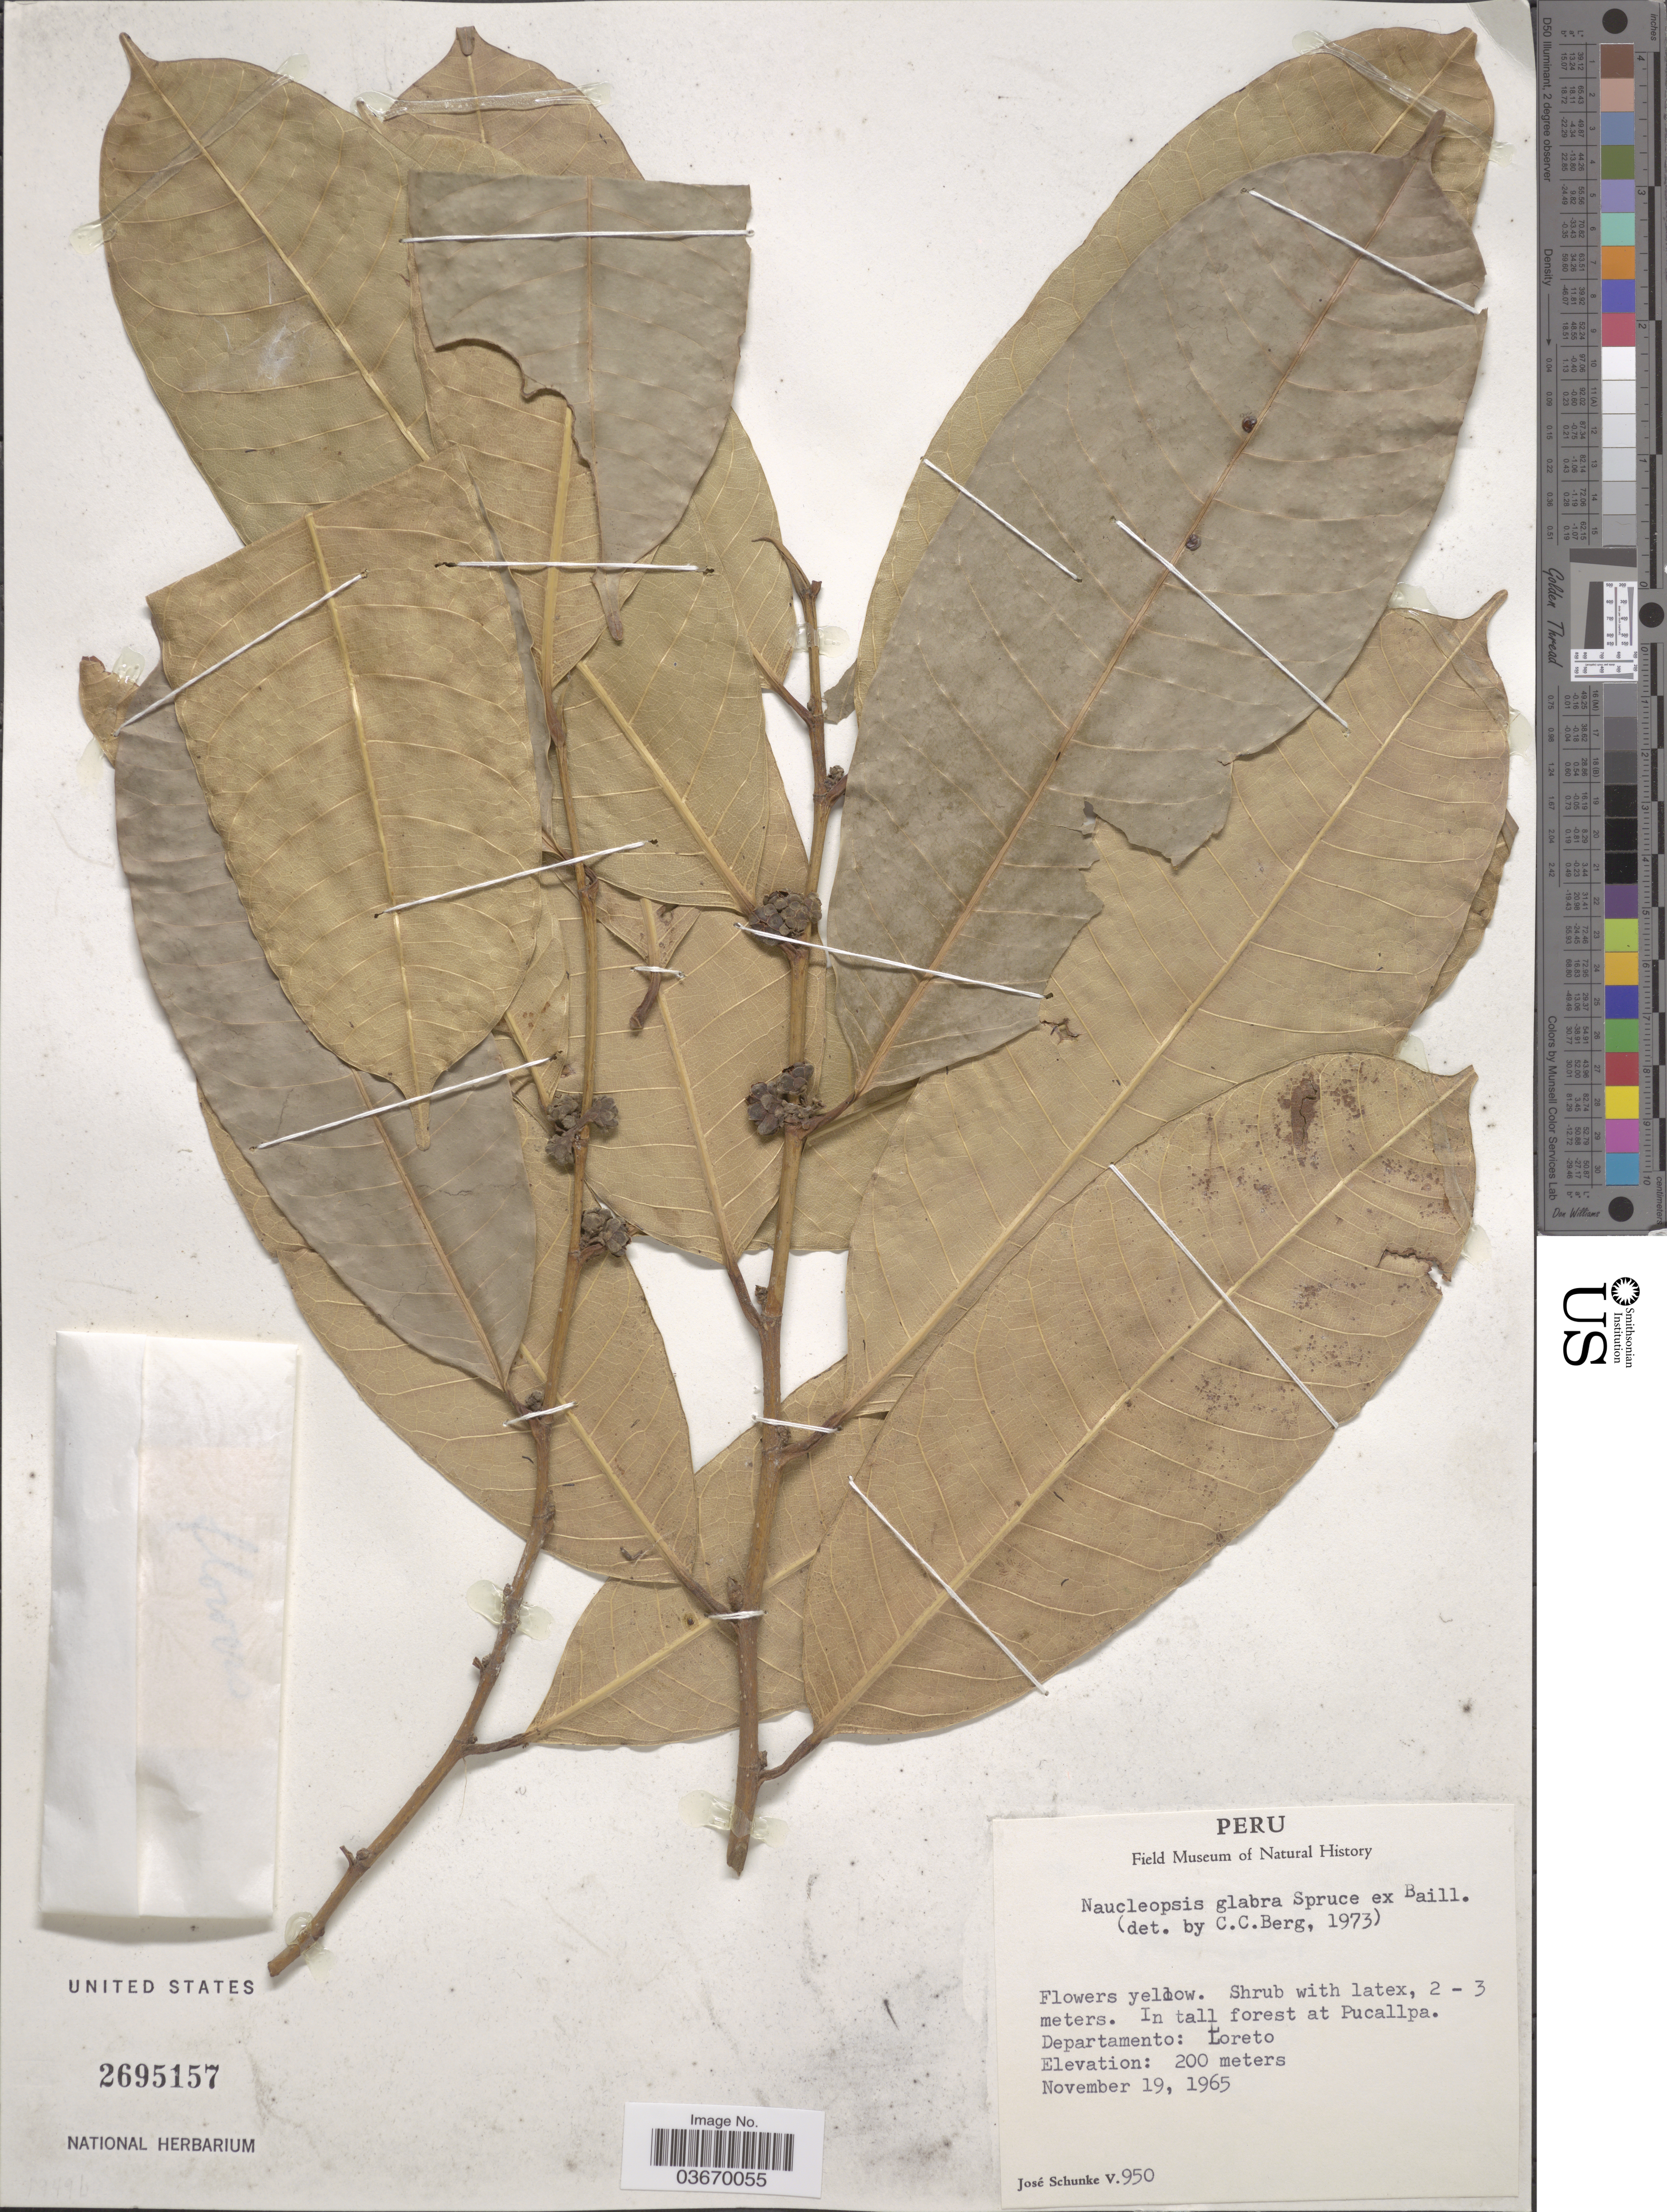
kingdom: Plantae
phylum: Tracheophyta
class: Magnoliopsida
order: Rosales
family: Moraceae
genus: Naucleopsis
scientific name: Naucleopsis glabra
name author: Spruce ex Pittier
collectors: J. Schunke Vigo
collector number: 950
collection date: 1965-11-19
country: Peru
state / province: Loreto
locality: In tall forest al Pucallpa. Departamento: Loreto.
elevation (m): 200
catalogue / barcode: US 2695157